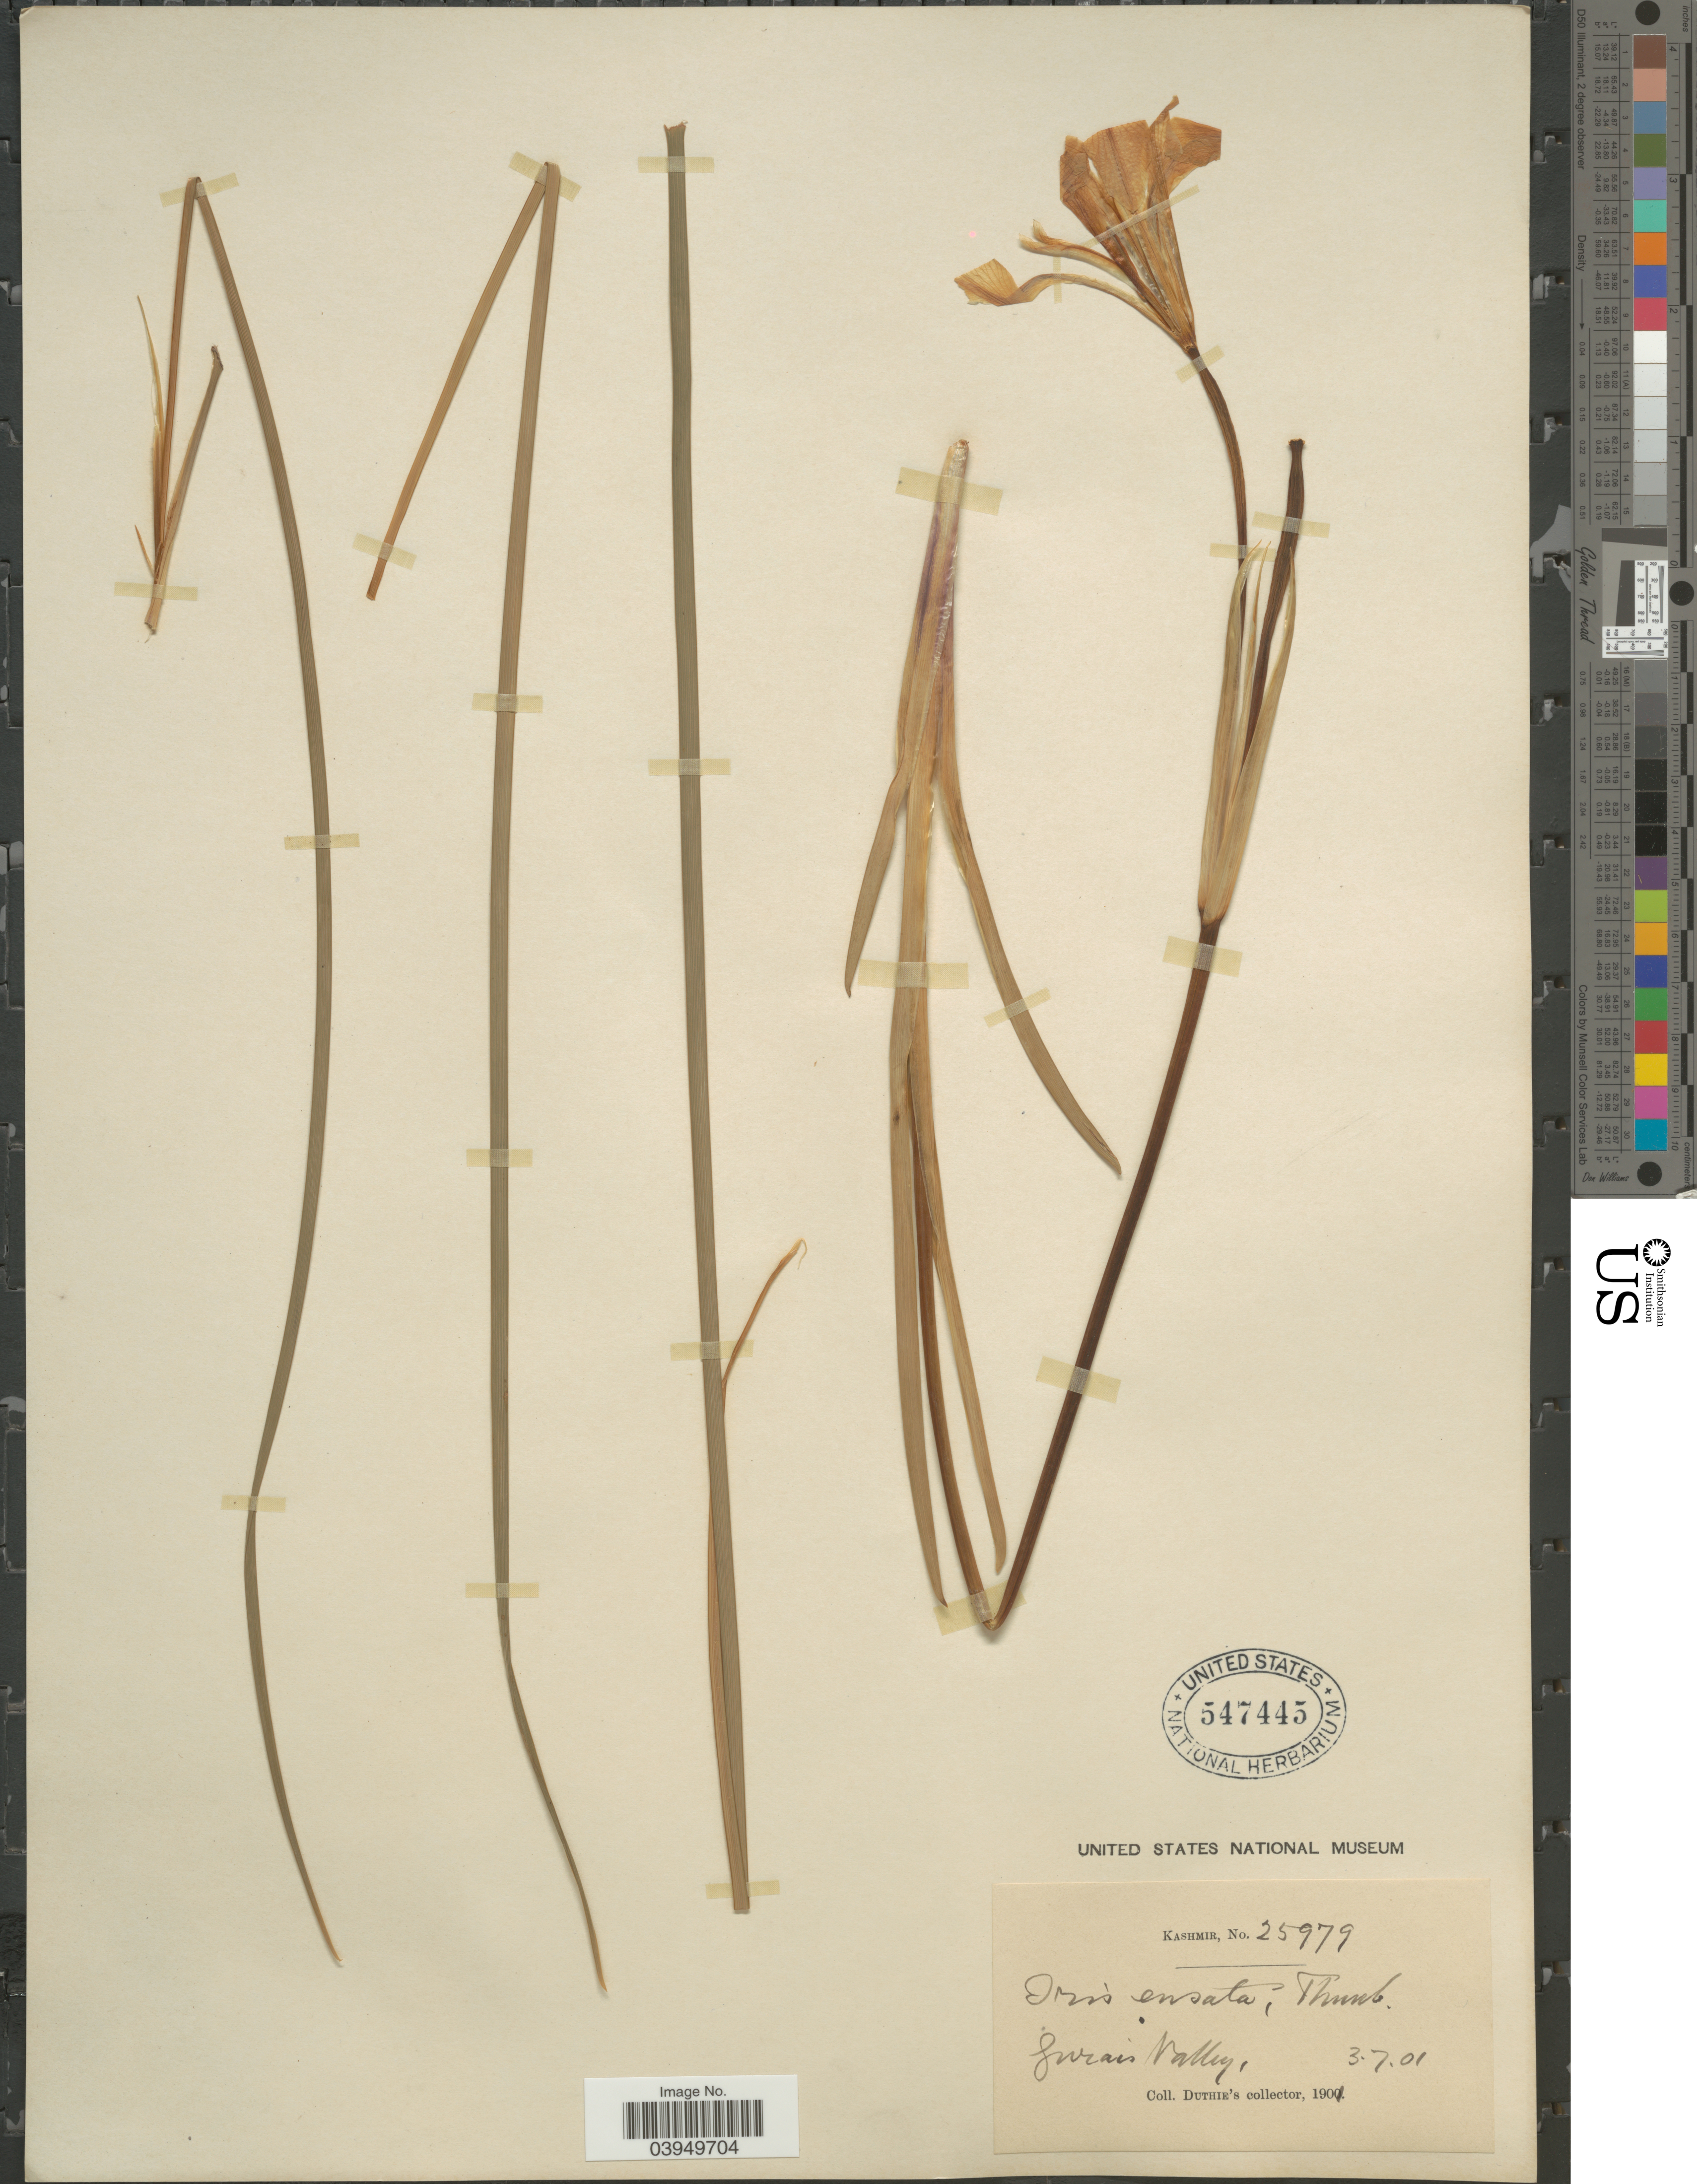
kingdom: Plantae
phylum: Tracheophyta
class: Liliopsida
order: Asparagales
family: Iridaceae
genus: Iris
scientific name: Iris ensata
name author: Thunb.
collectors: Duthie's collector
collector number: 25979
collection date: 1901-07-03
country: India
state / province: Jammu and Kashmir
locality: Kashmir. Jurais Valley.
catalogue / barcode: US 547445